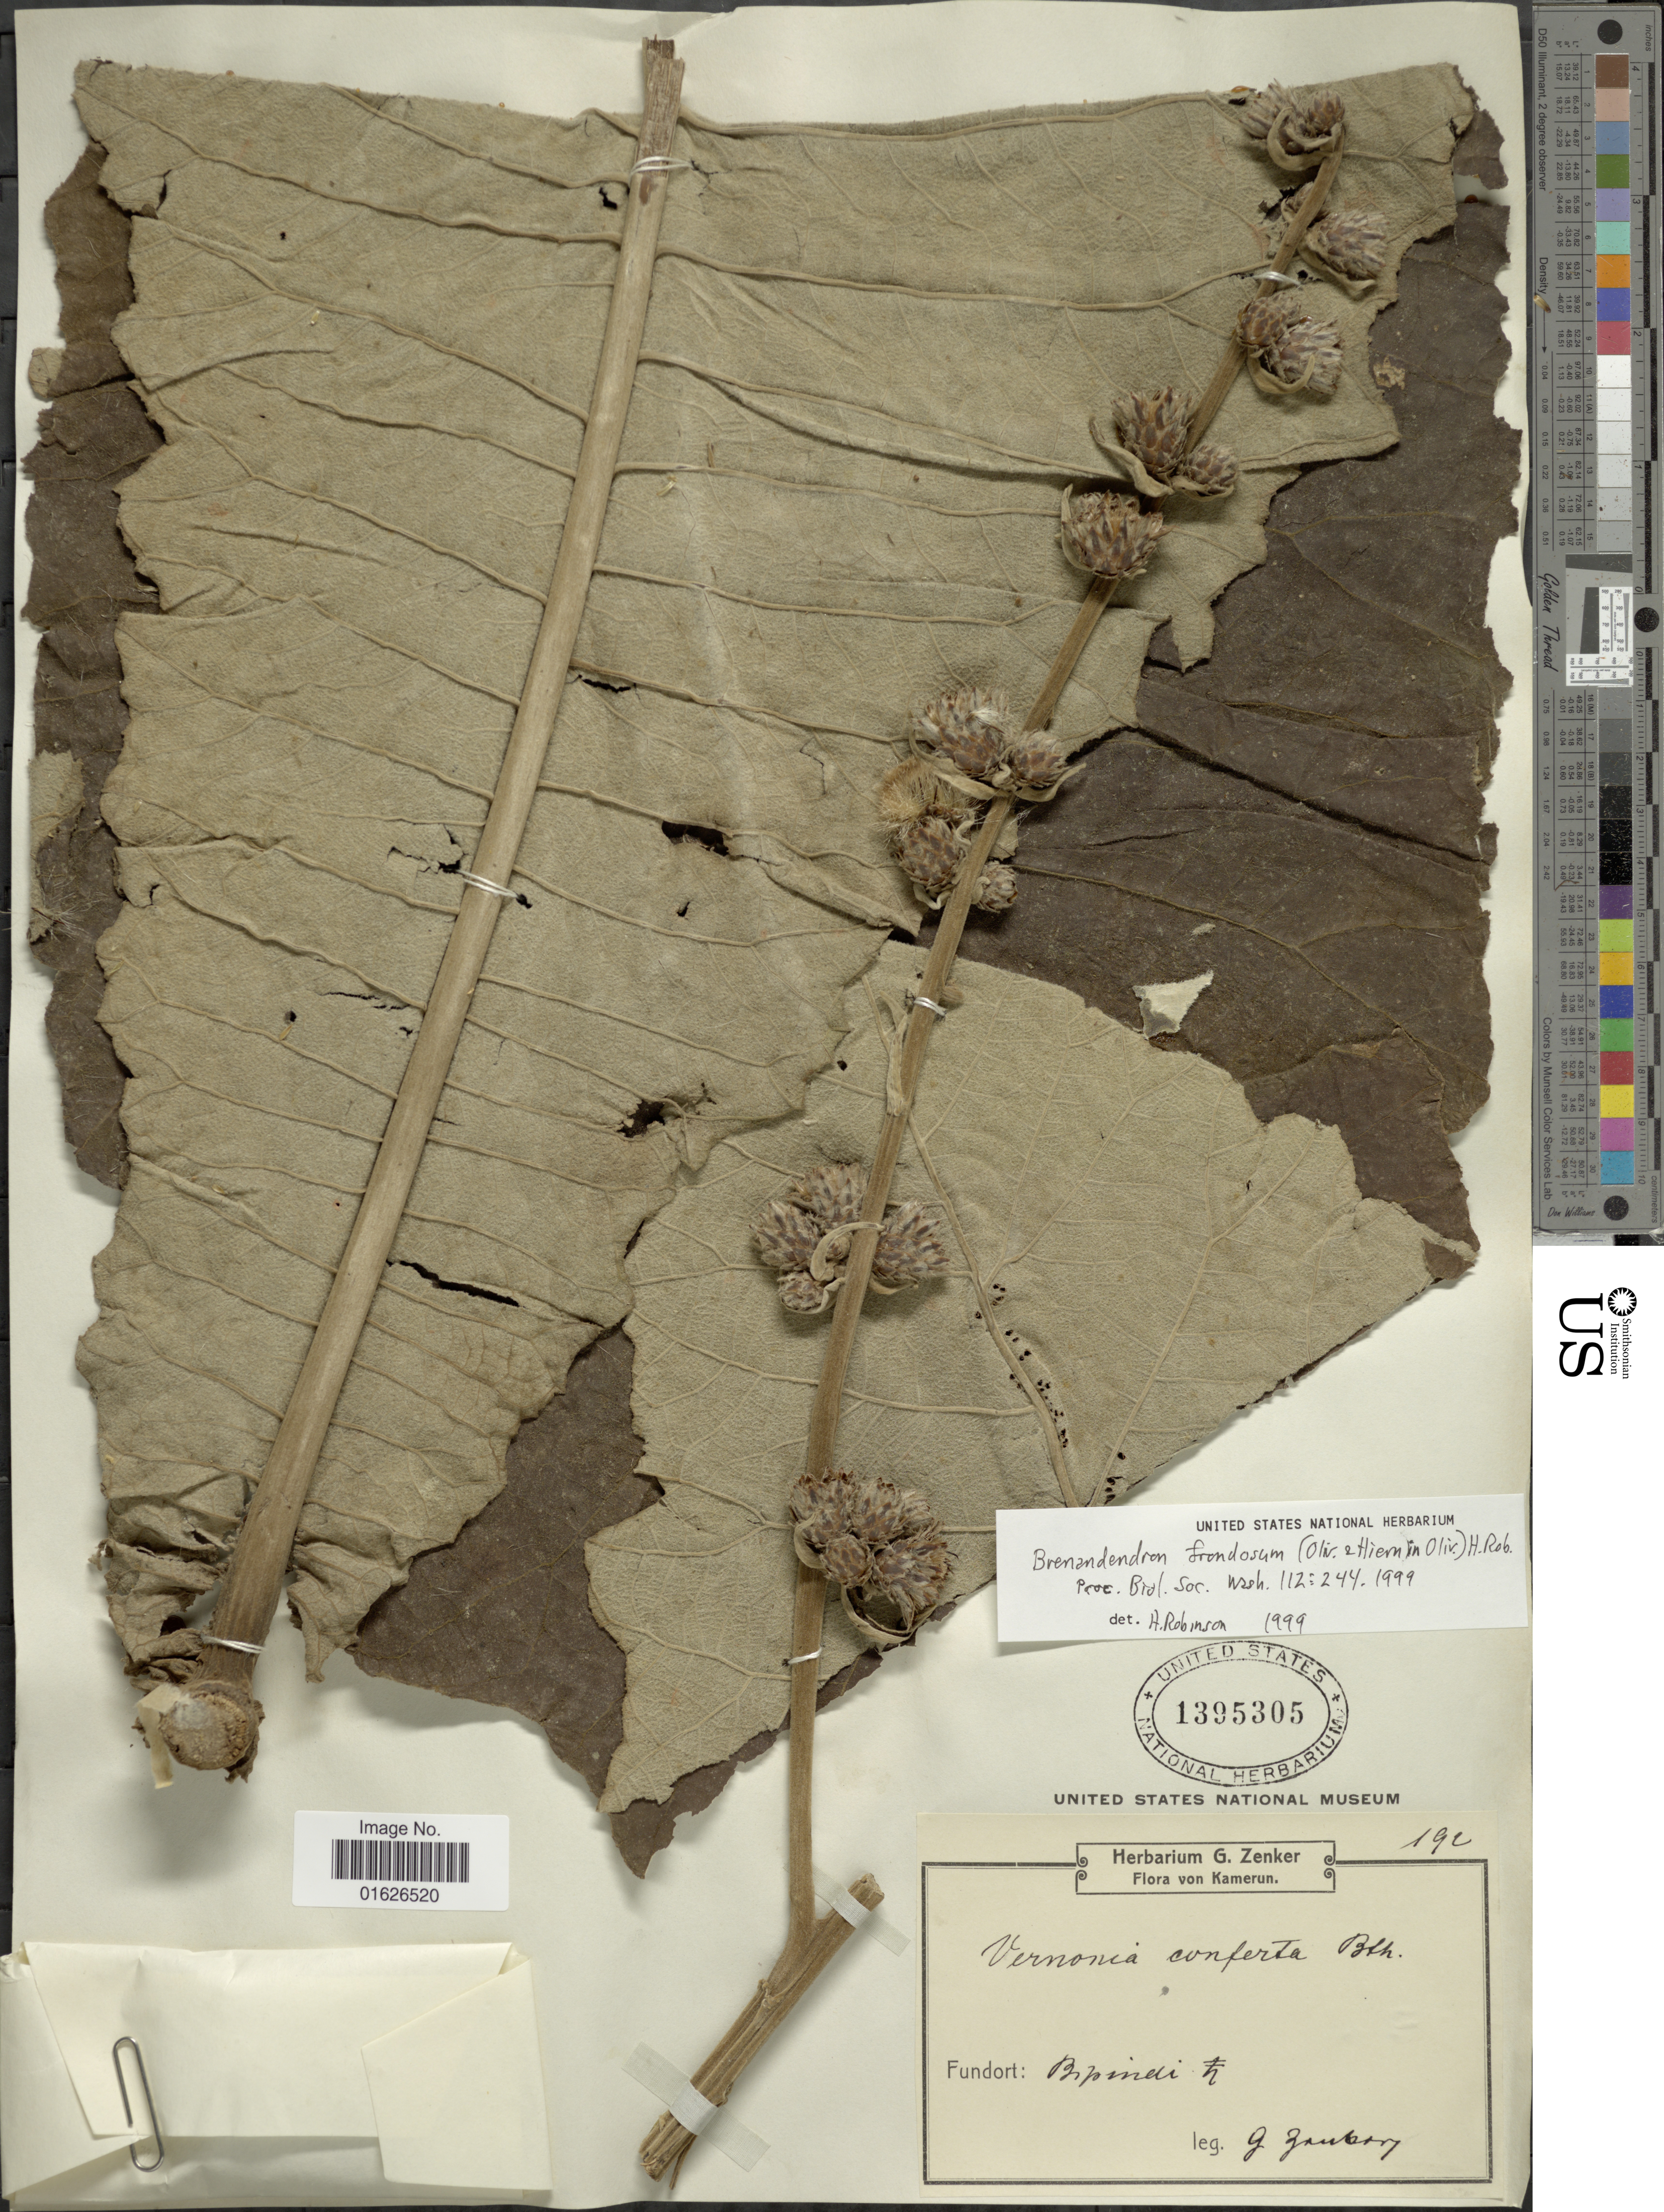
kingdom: Plantae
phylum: Tracheophyta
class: Magnoliopsida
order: Asterales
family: Asteraceae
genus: Brenandendron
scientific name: Brenandendron frondosum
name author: (Oliv. & Hiern in Oliv.) H. Rob.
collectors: G. A. Zenker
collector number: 192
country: Cameroon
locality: Kamerun, Bipindi.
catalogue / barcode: US 1395305